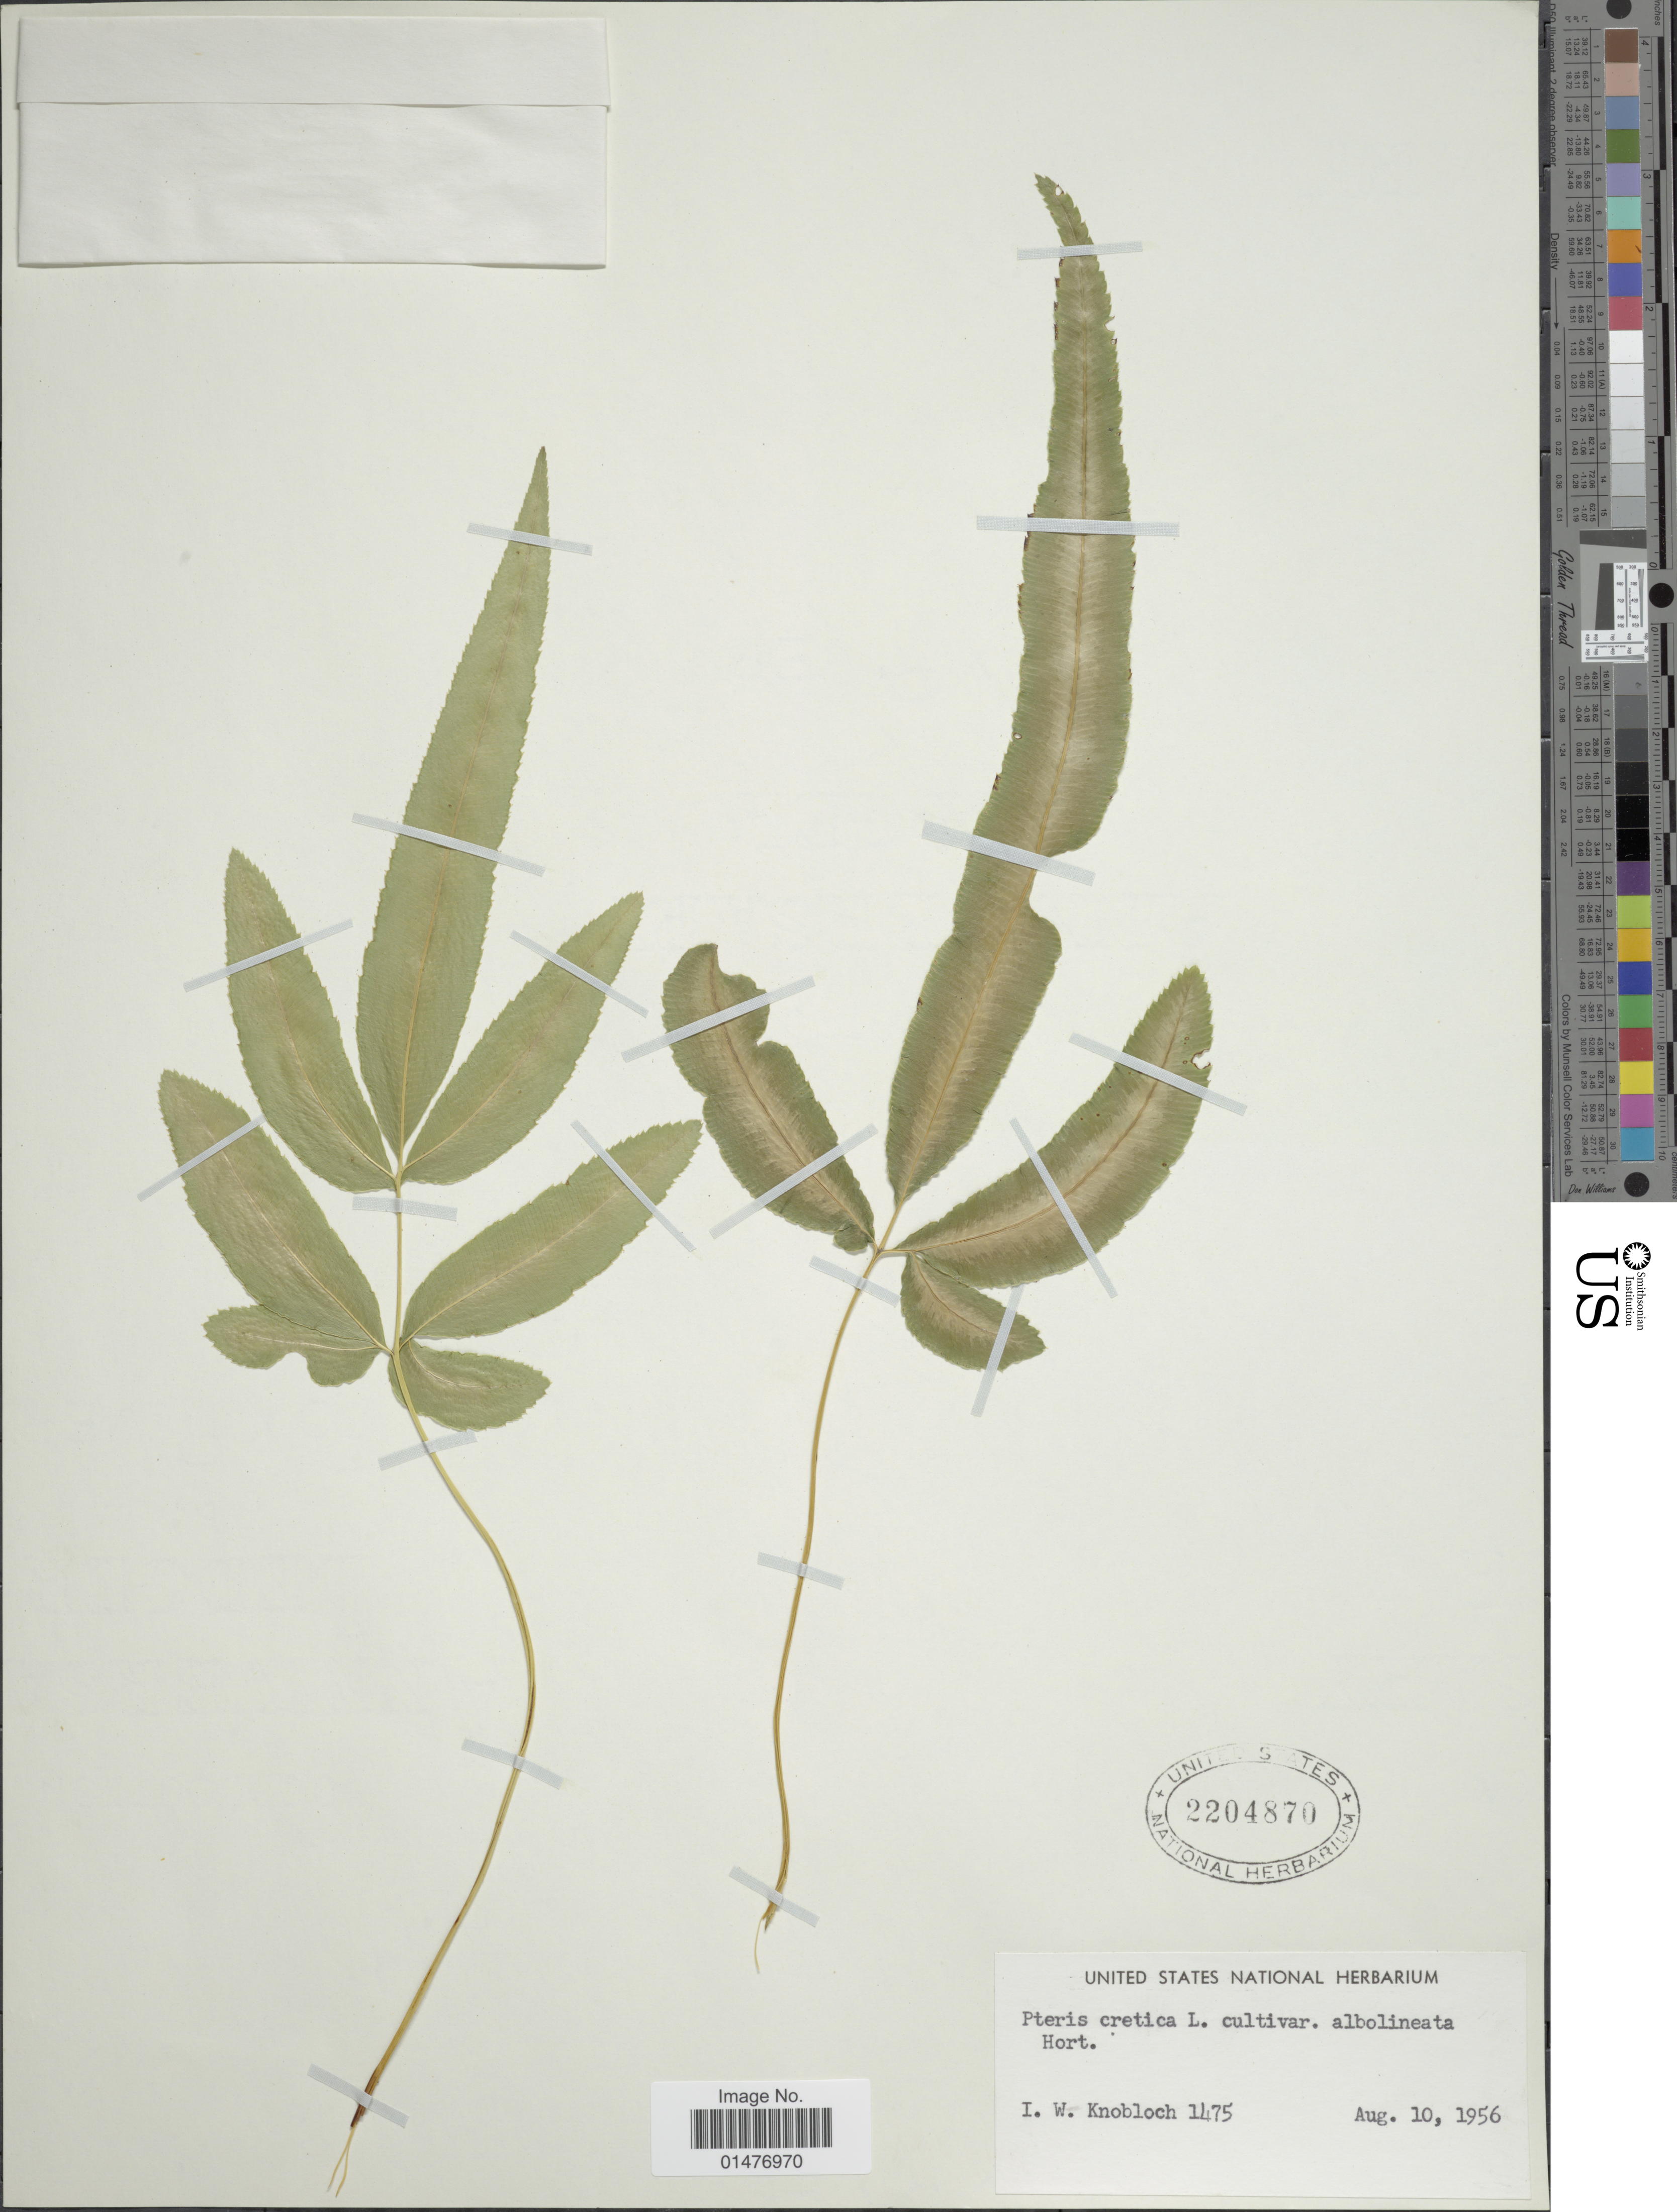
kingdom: Plantae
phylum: Tracheophyta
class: Polypodiopsida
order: Polypodiales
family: Pteridaceae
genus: Pteris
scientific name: Pteris cretica var. albolineata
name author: Hook.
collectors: I. W. Knobloch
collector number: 1475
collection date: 1956-08-10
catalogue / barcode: US 2204870